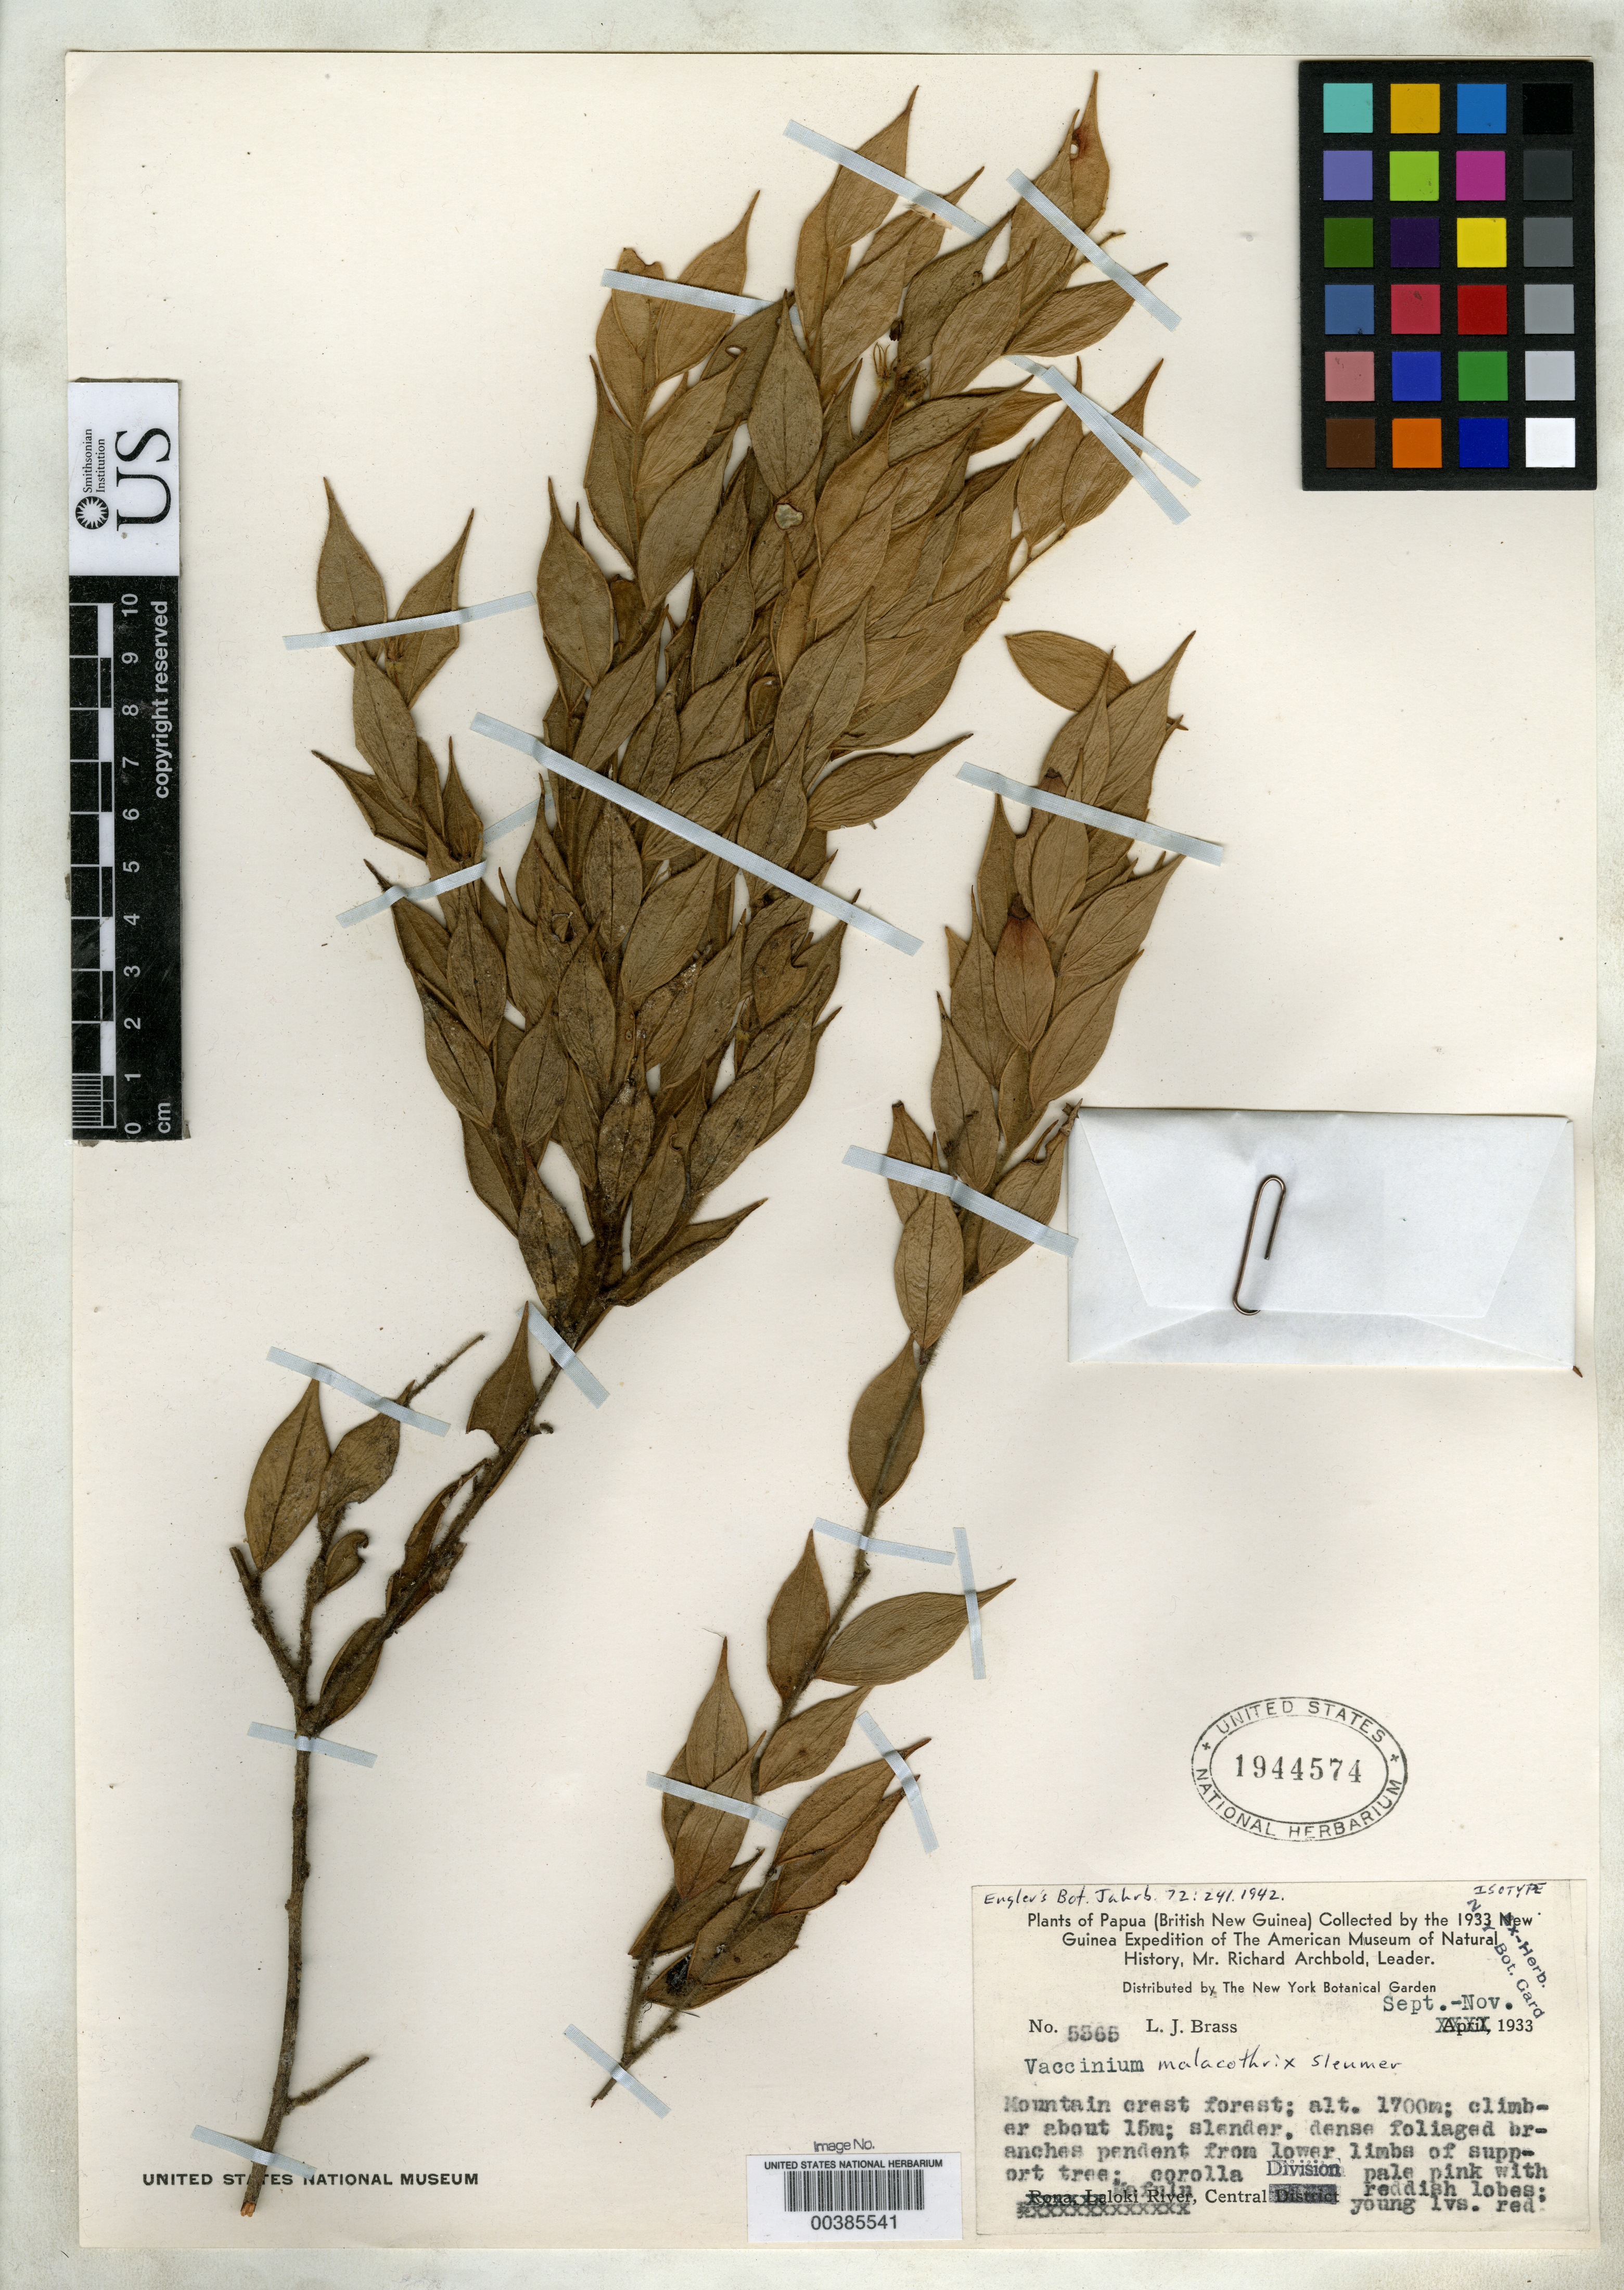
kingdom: Plantae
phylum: Tracheophyta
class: Magnoliopsida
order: Ericales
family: Ericaceae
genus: Vaccinium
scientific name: Vaccinium malacothrix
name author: Sleumer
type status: Isotype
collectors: L. J. Brass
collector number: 5365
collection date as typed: Sep 1933 to -- Nov 1933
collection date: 1933-09/1933-11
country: Papua New Guinea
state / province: Central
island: New Guinea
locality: (Mt. Fulu).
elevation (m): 1700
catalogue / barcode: US 1944574